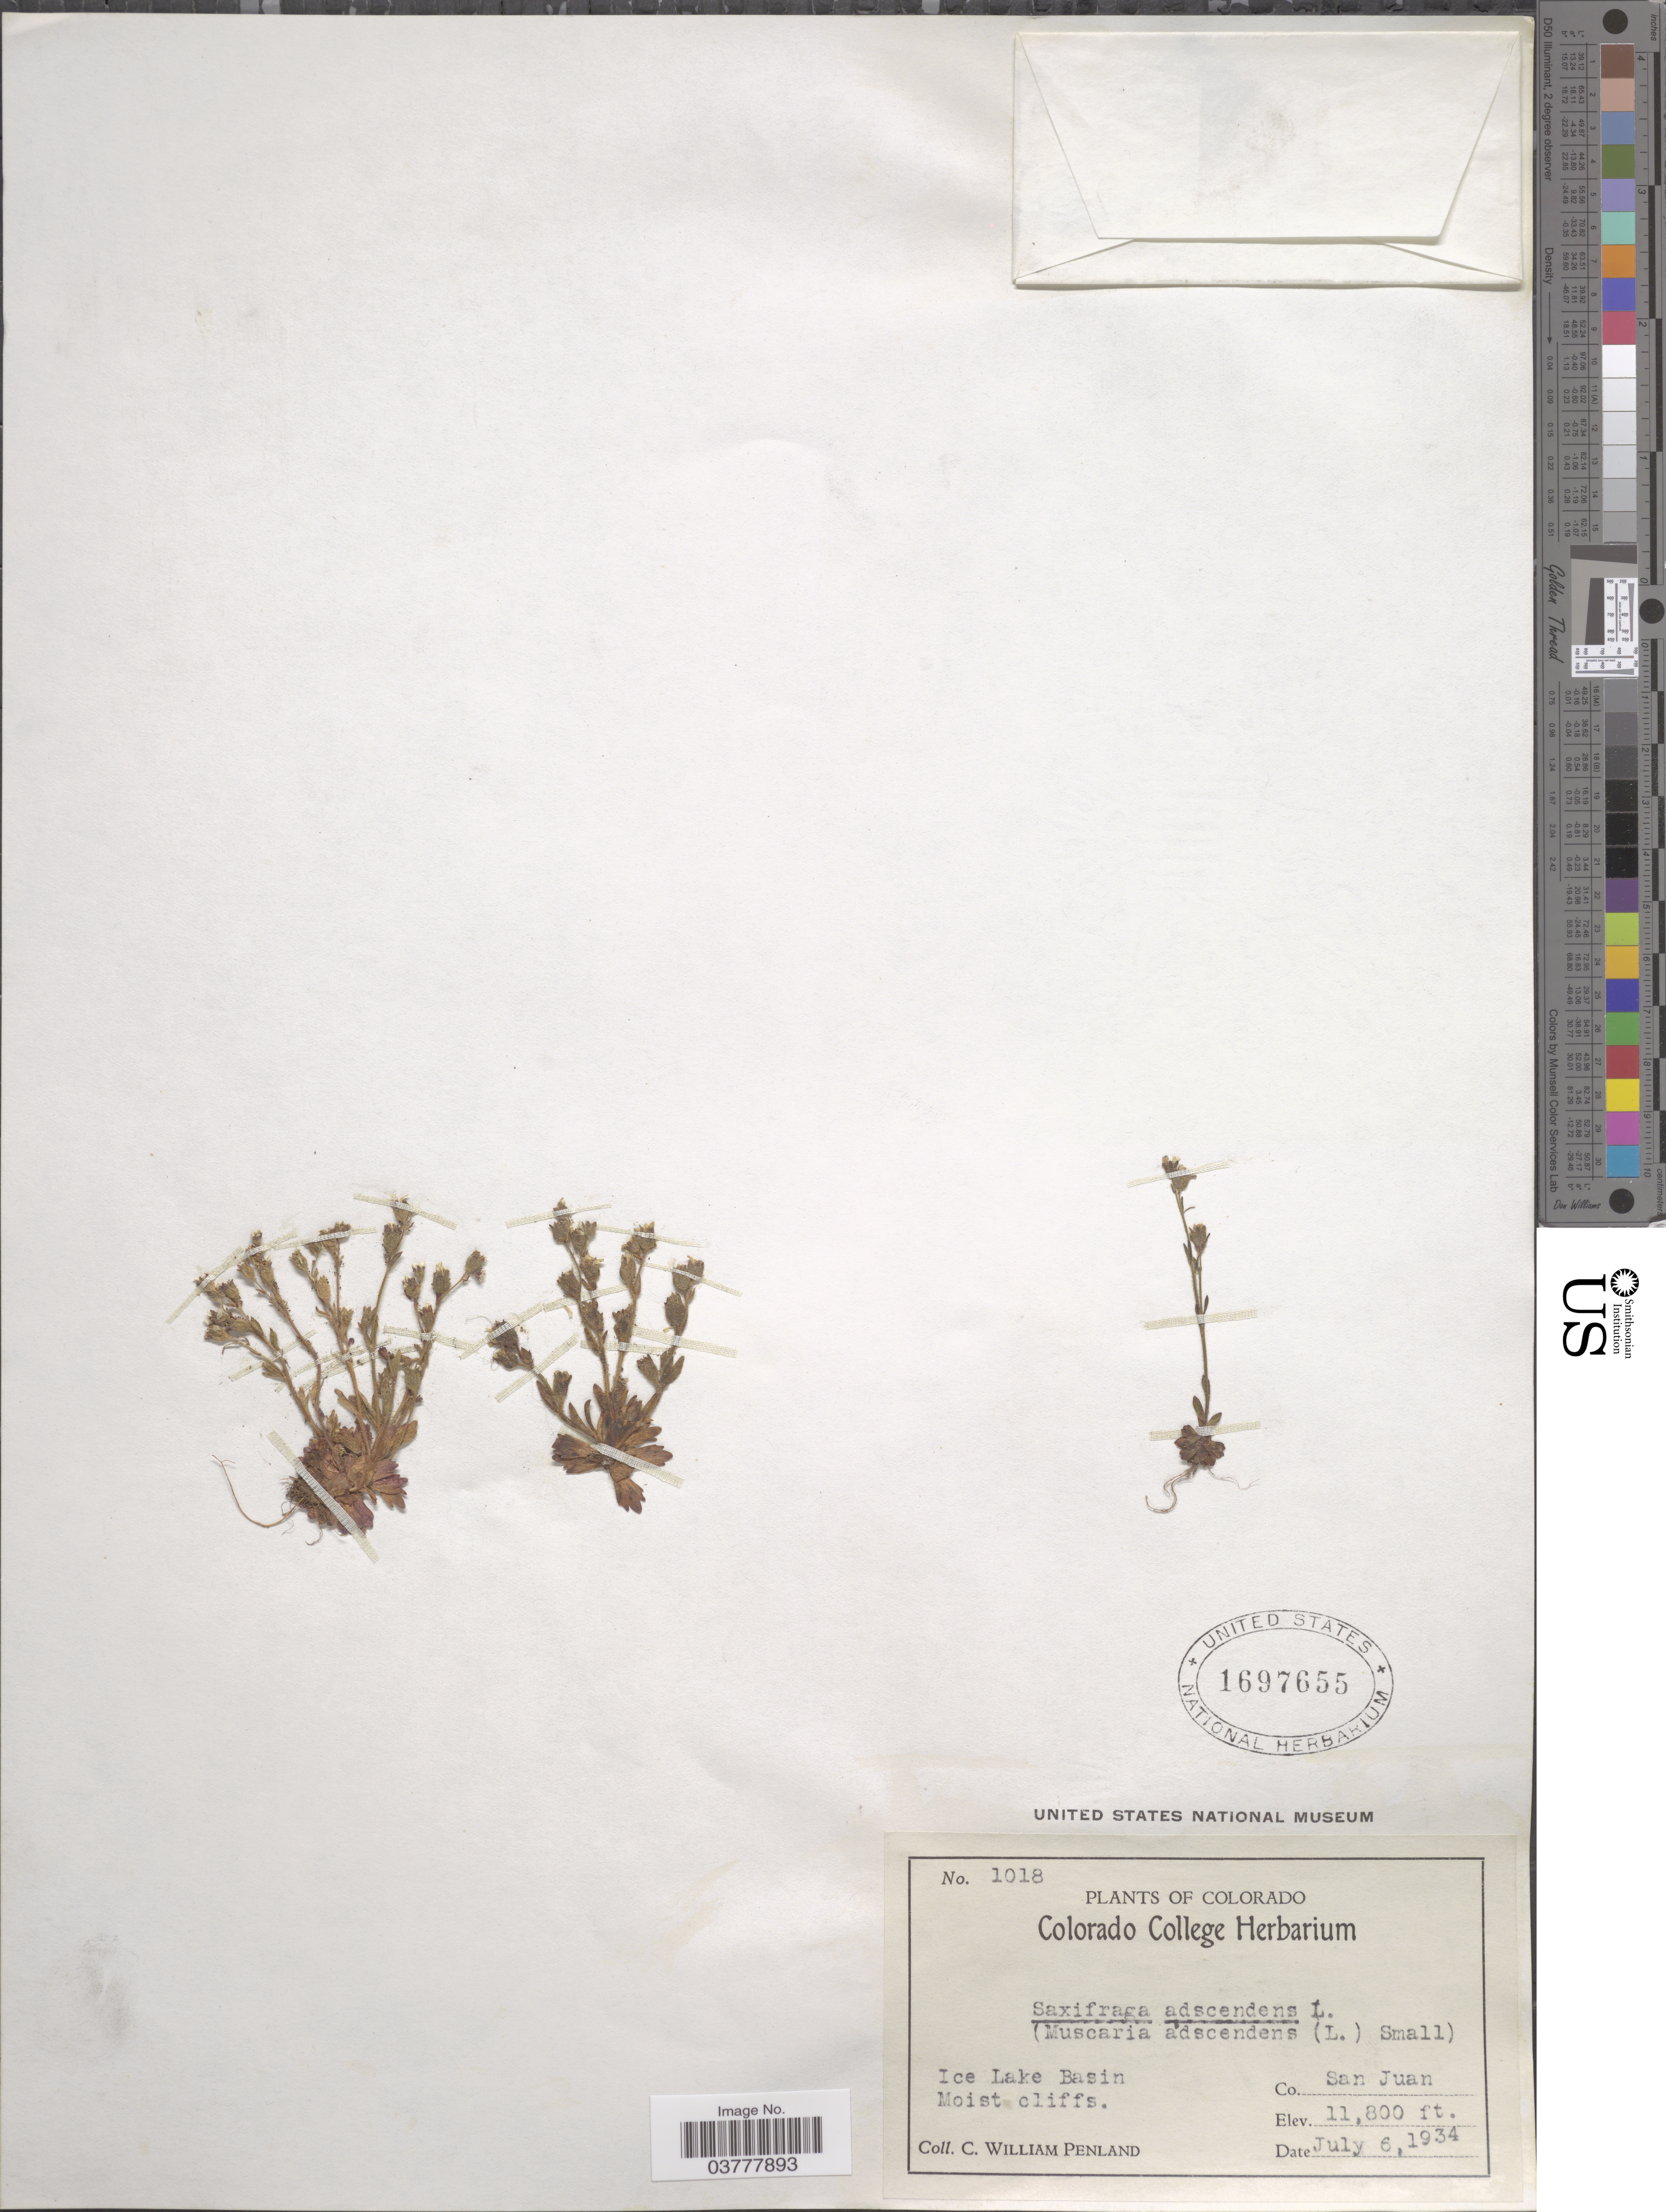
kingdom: Plantae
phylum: Tracheophyta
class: Magnoliopsida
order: Saxifragales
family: Saxifragaceae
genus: Saxifraga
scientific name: Saxifraga adscendens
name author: L.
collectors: C. W. Penland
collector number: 1018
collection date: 1934-07-06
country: United States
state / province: Colorado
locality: Ice Lake Basin, Co. San Juan.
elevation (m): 3597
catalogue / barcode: US 1697655